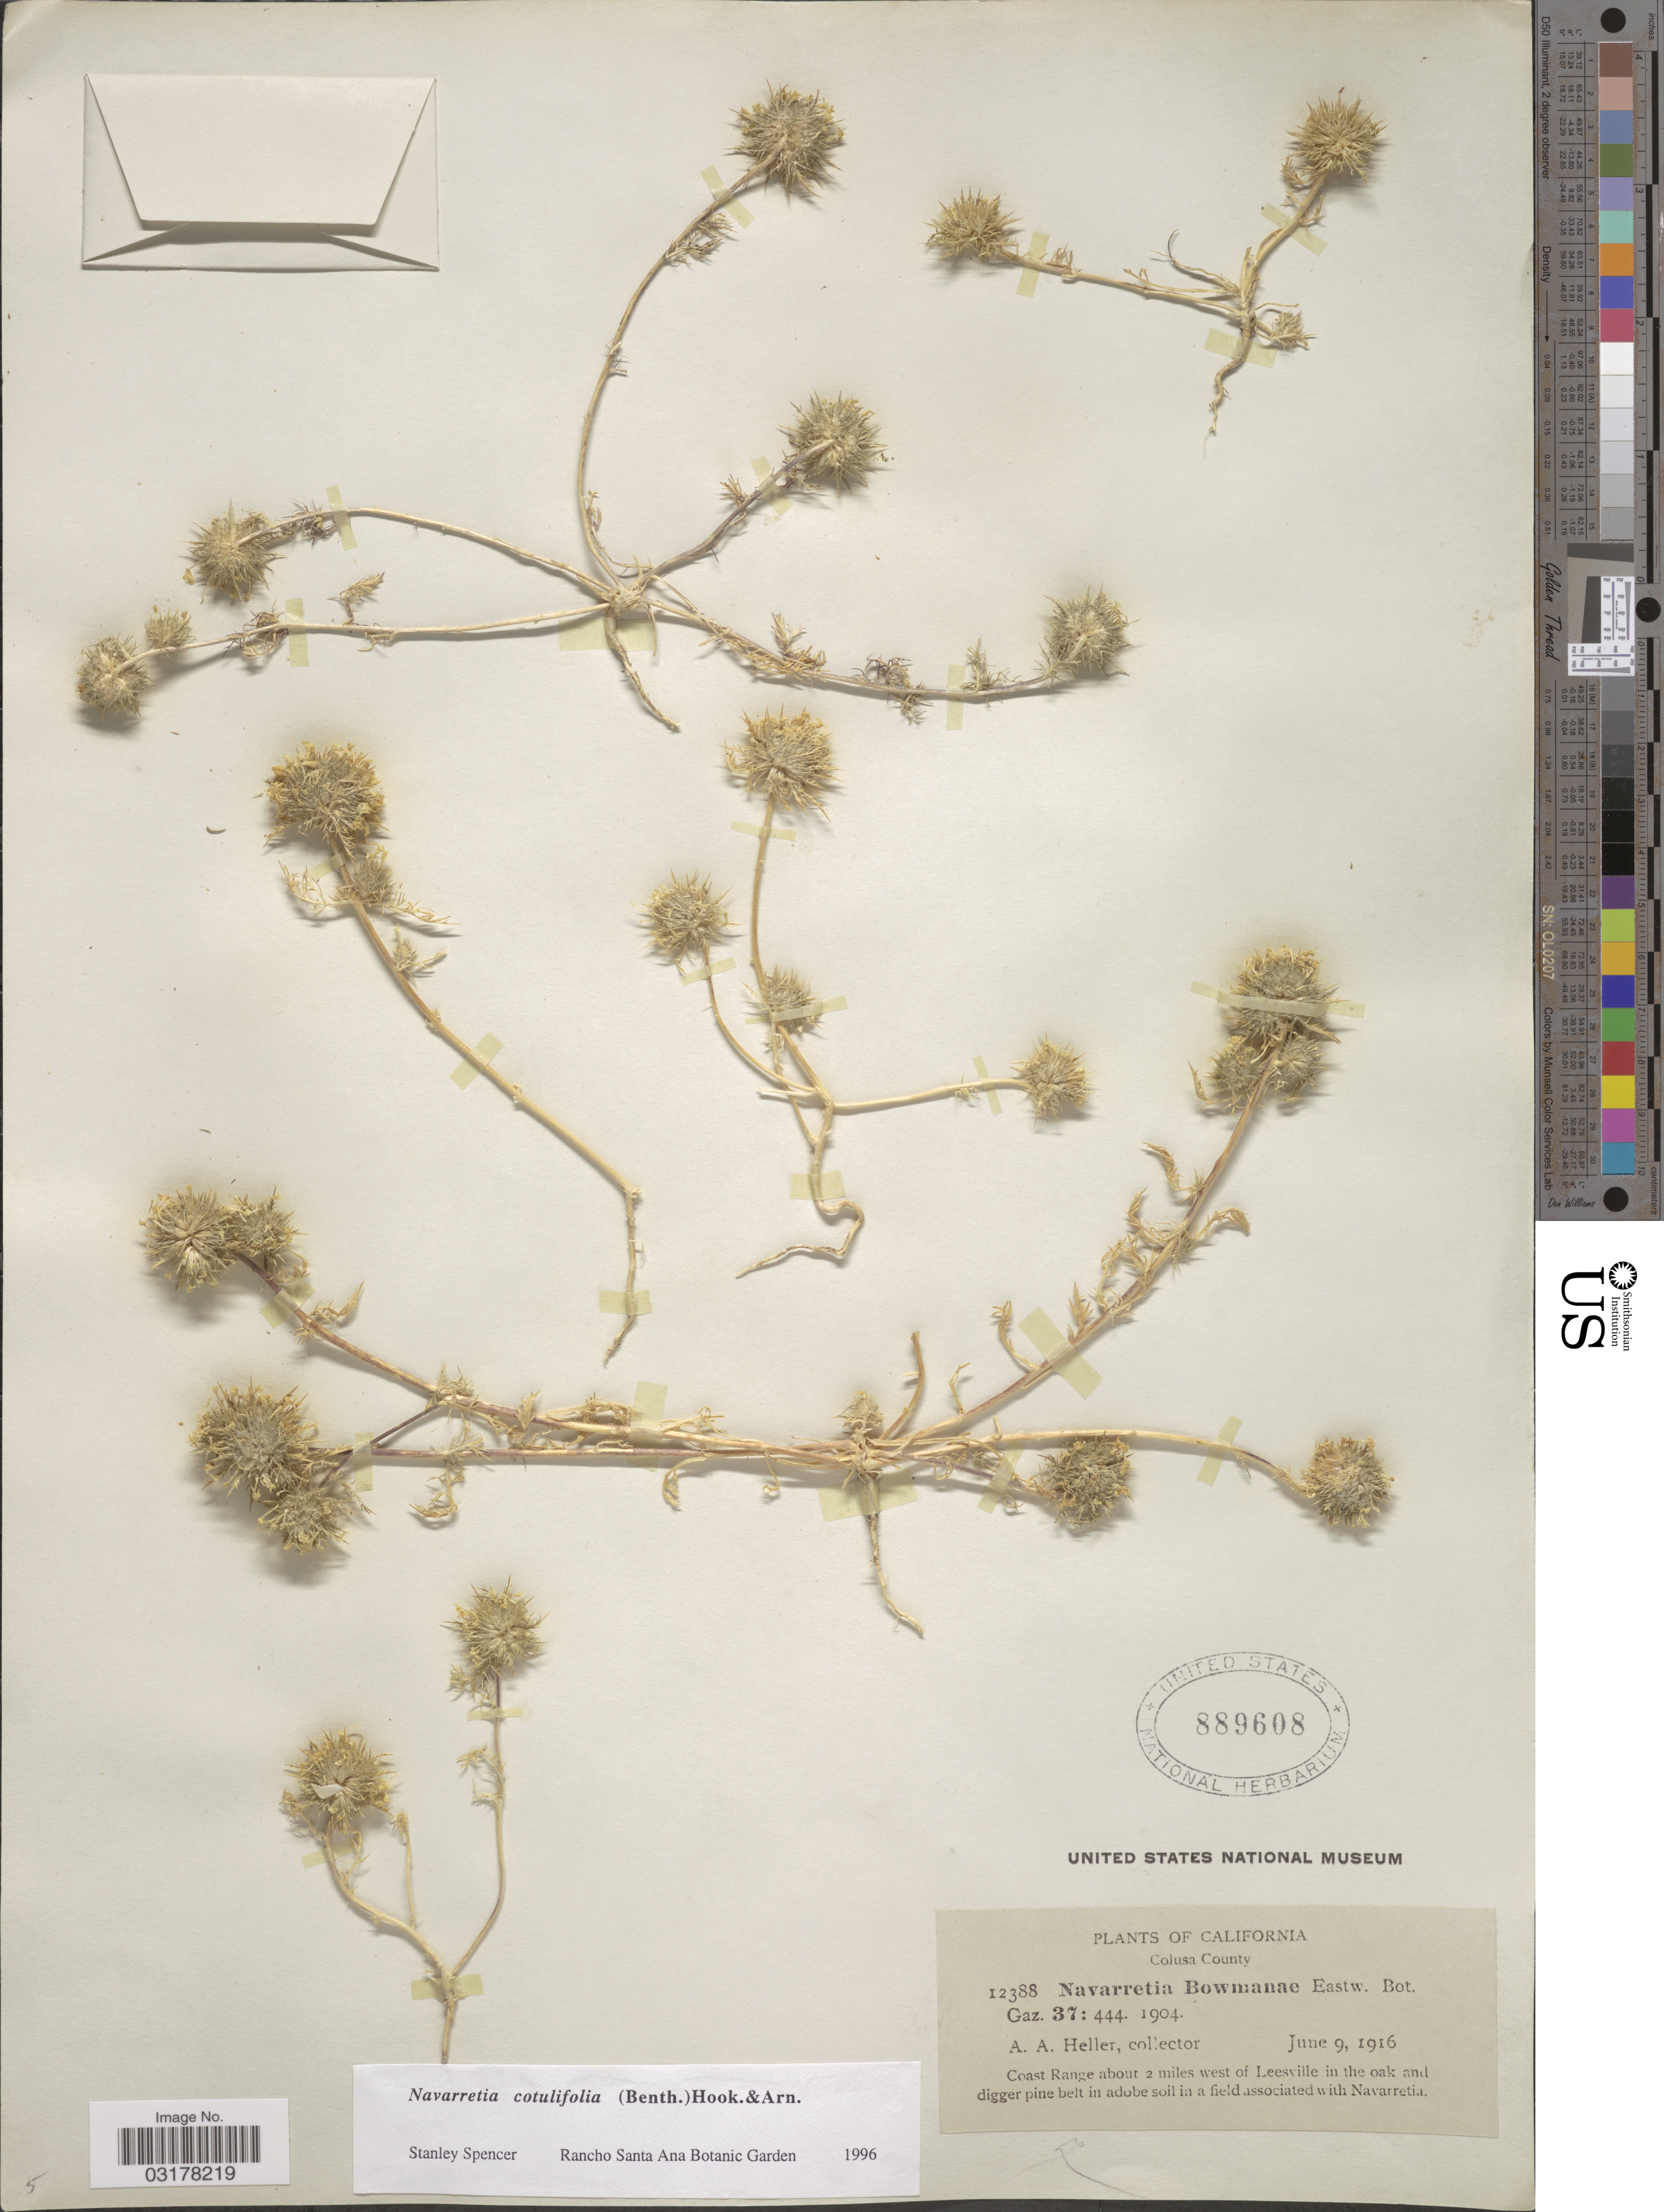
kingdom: Plantae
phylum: Tracheophyta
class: Magnoliopsida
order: Ericales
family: Polemoniaceae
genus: Navarretia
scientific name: Navarretia cotulifolia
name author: (Benth.) Hook. & Arn.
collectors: A. A. Heller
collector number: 12388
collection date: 1916-06-09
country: United States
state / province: California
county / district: Colusa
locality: Colusa County. Coast Range about 2 miles west of Leesville.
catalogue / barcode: US 889608